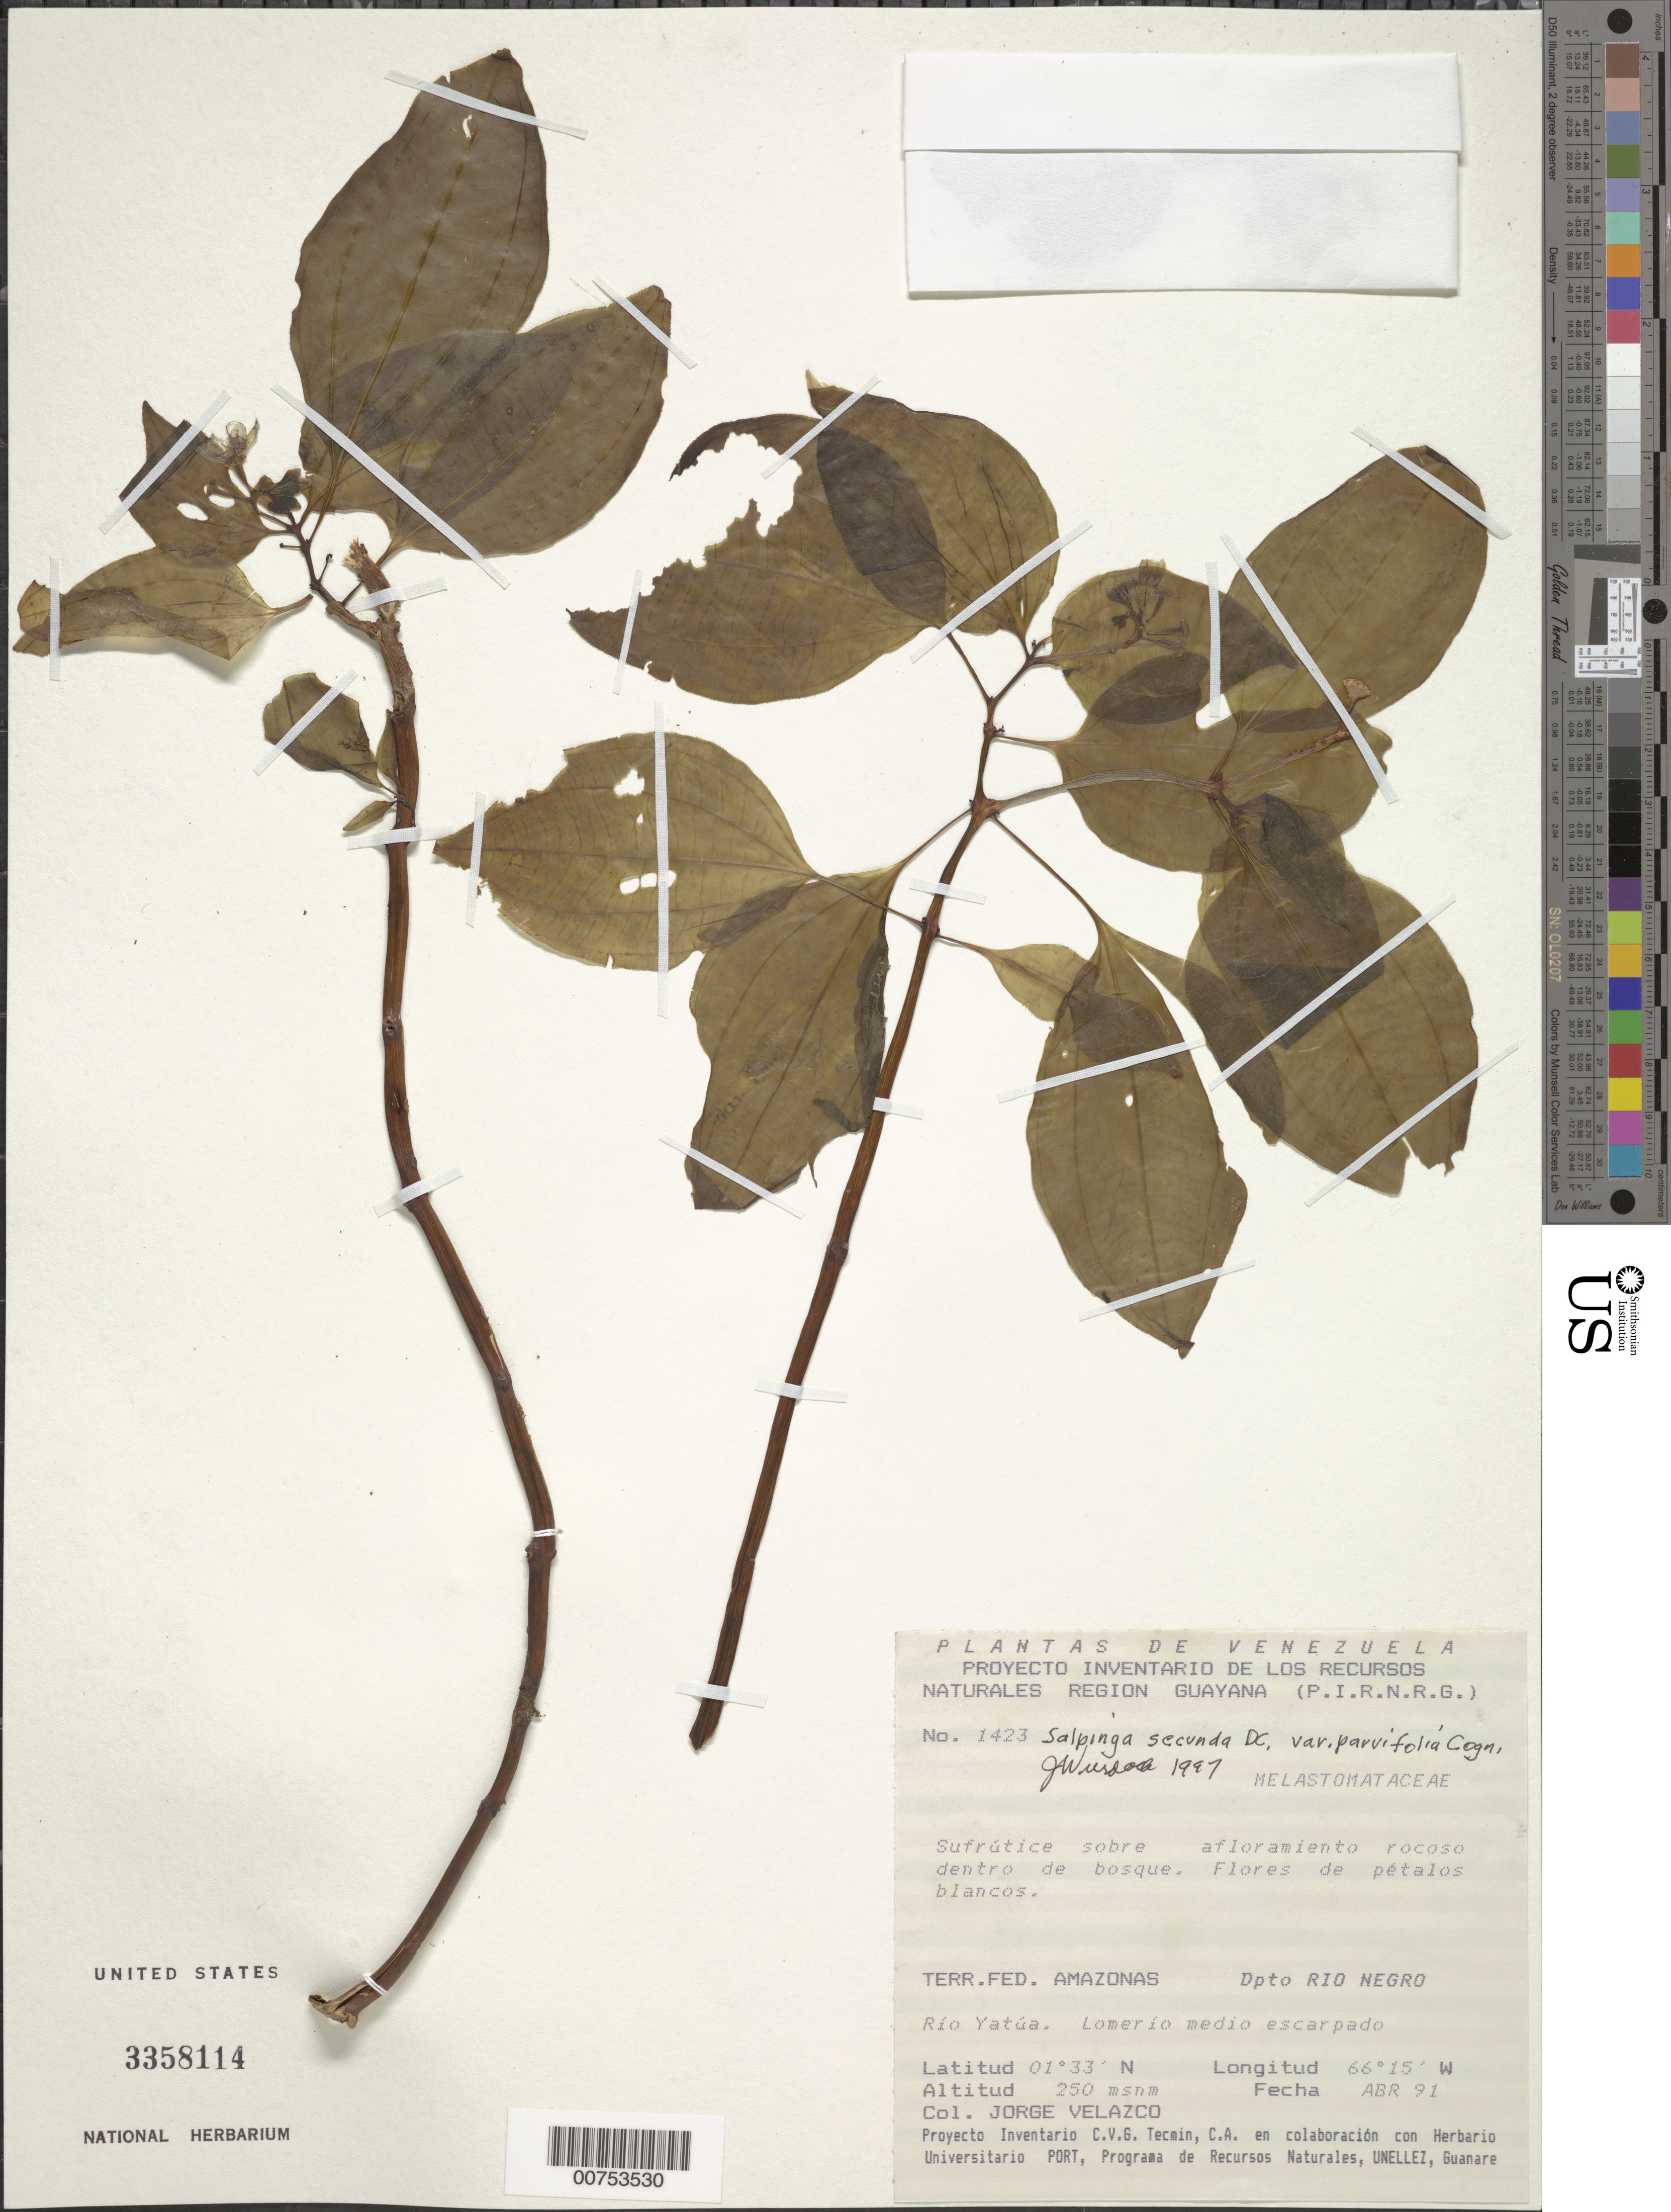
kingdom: Plantae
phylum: Tracheophyta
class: Magnoliopsida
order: Myrtales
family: Melastomataceae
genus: Salpinga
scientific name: Salpinga secunda var. parvifolia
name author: Cogn.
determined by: Wurdack, John J., (US), US (UNITED STATES)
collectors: J. Velazco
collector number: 1423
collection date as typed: Apr-91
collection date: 1991-04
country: Venezuela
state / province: Amazonas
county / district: Río Negro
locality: Río Yatúa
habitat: Lomerio medio escarpado; afloramiento rocoso dentro de bosque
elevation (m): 250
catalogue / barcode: US 3358114